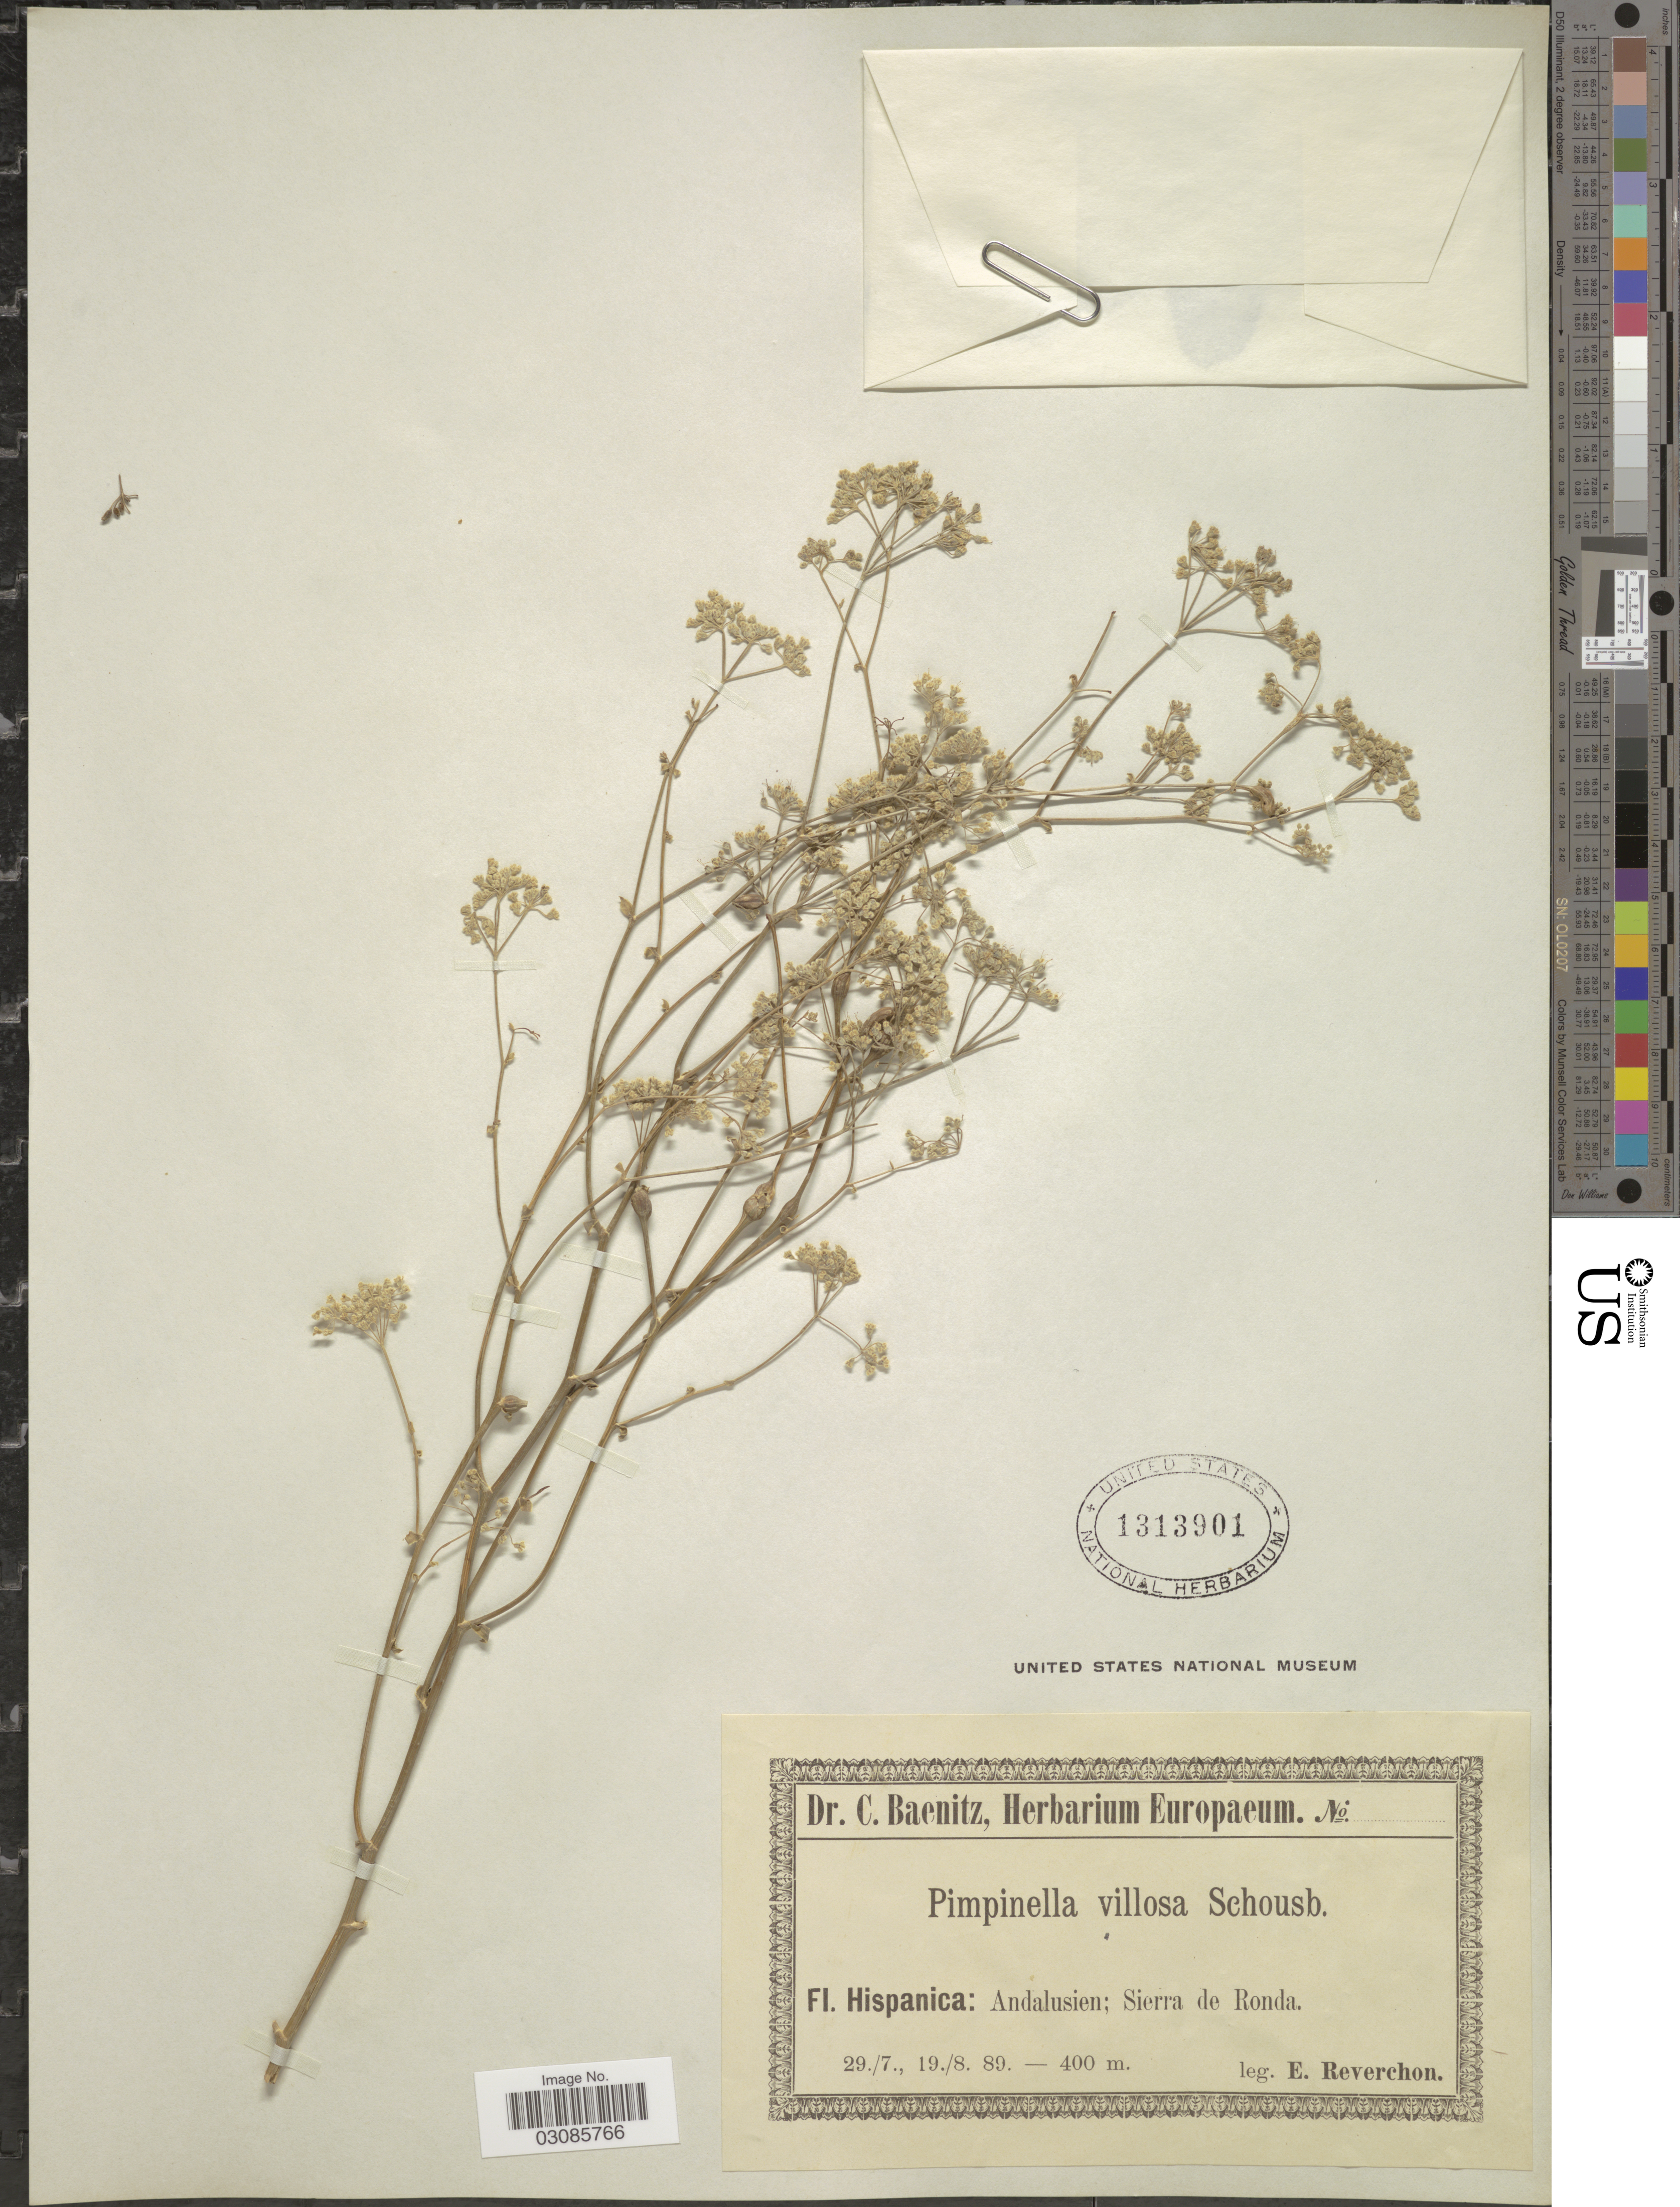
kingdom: Plantae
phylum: Tracheophyta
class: Magnoliopsida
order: Apiales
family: Apiaceae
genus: Pimpinella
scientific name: Pimpinella villosa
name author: Schousb.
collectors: E. Reverchon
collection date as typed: Transcribed d/m/y: 29/7/89 to 19/8/89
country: Spain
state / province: Andalucía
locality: Hispanica: Andalusien; Sierra de Ronda.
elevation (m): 400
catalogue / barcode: US 1313901